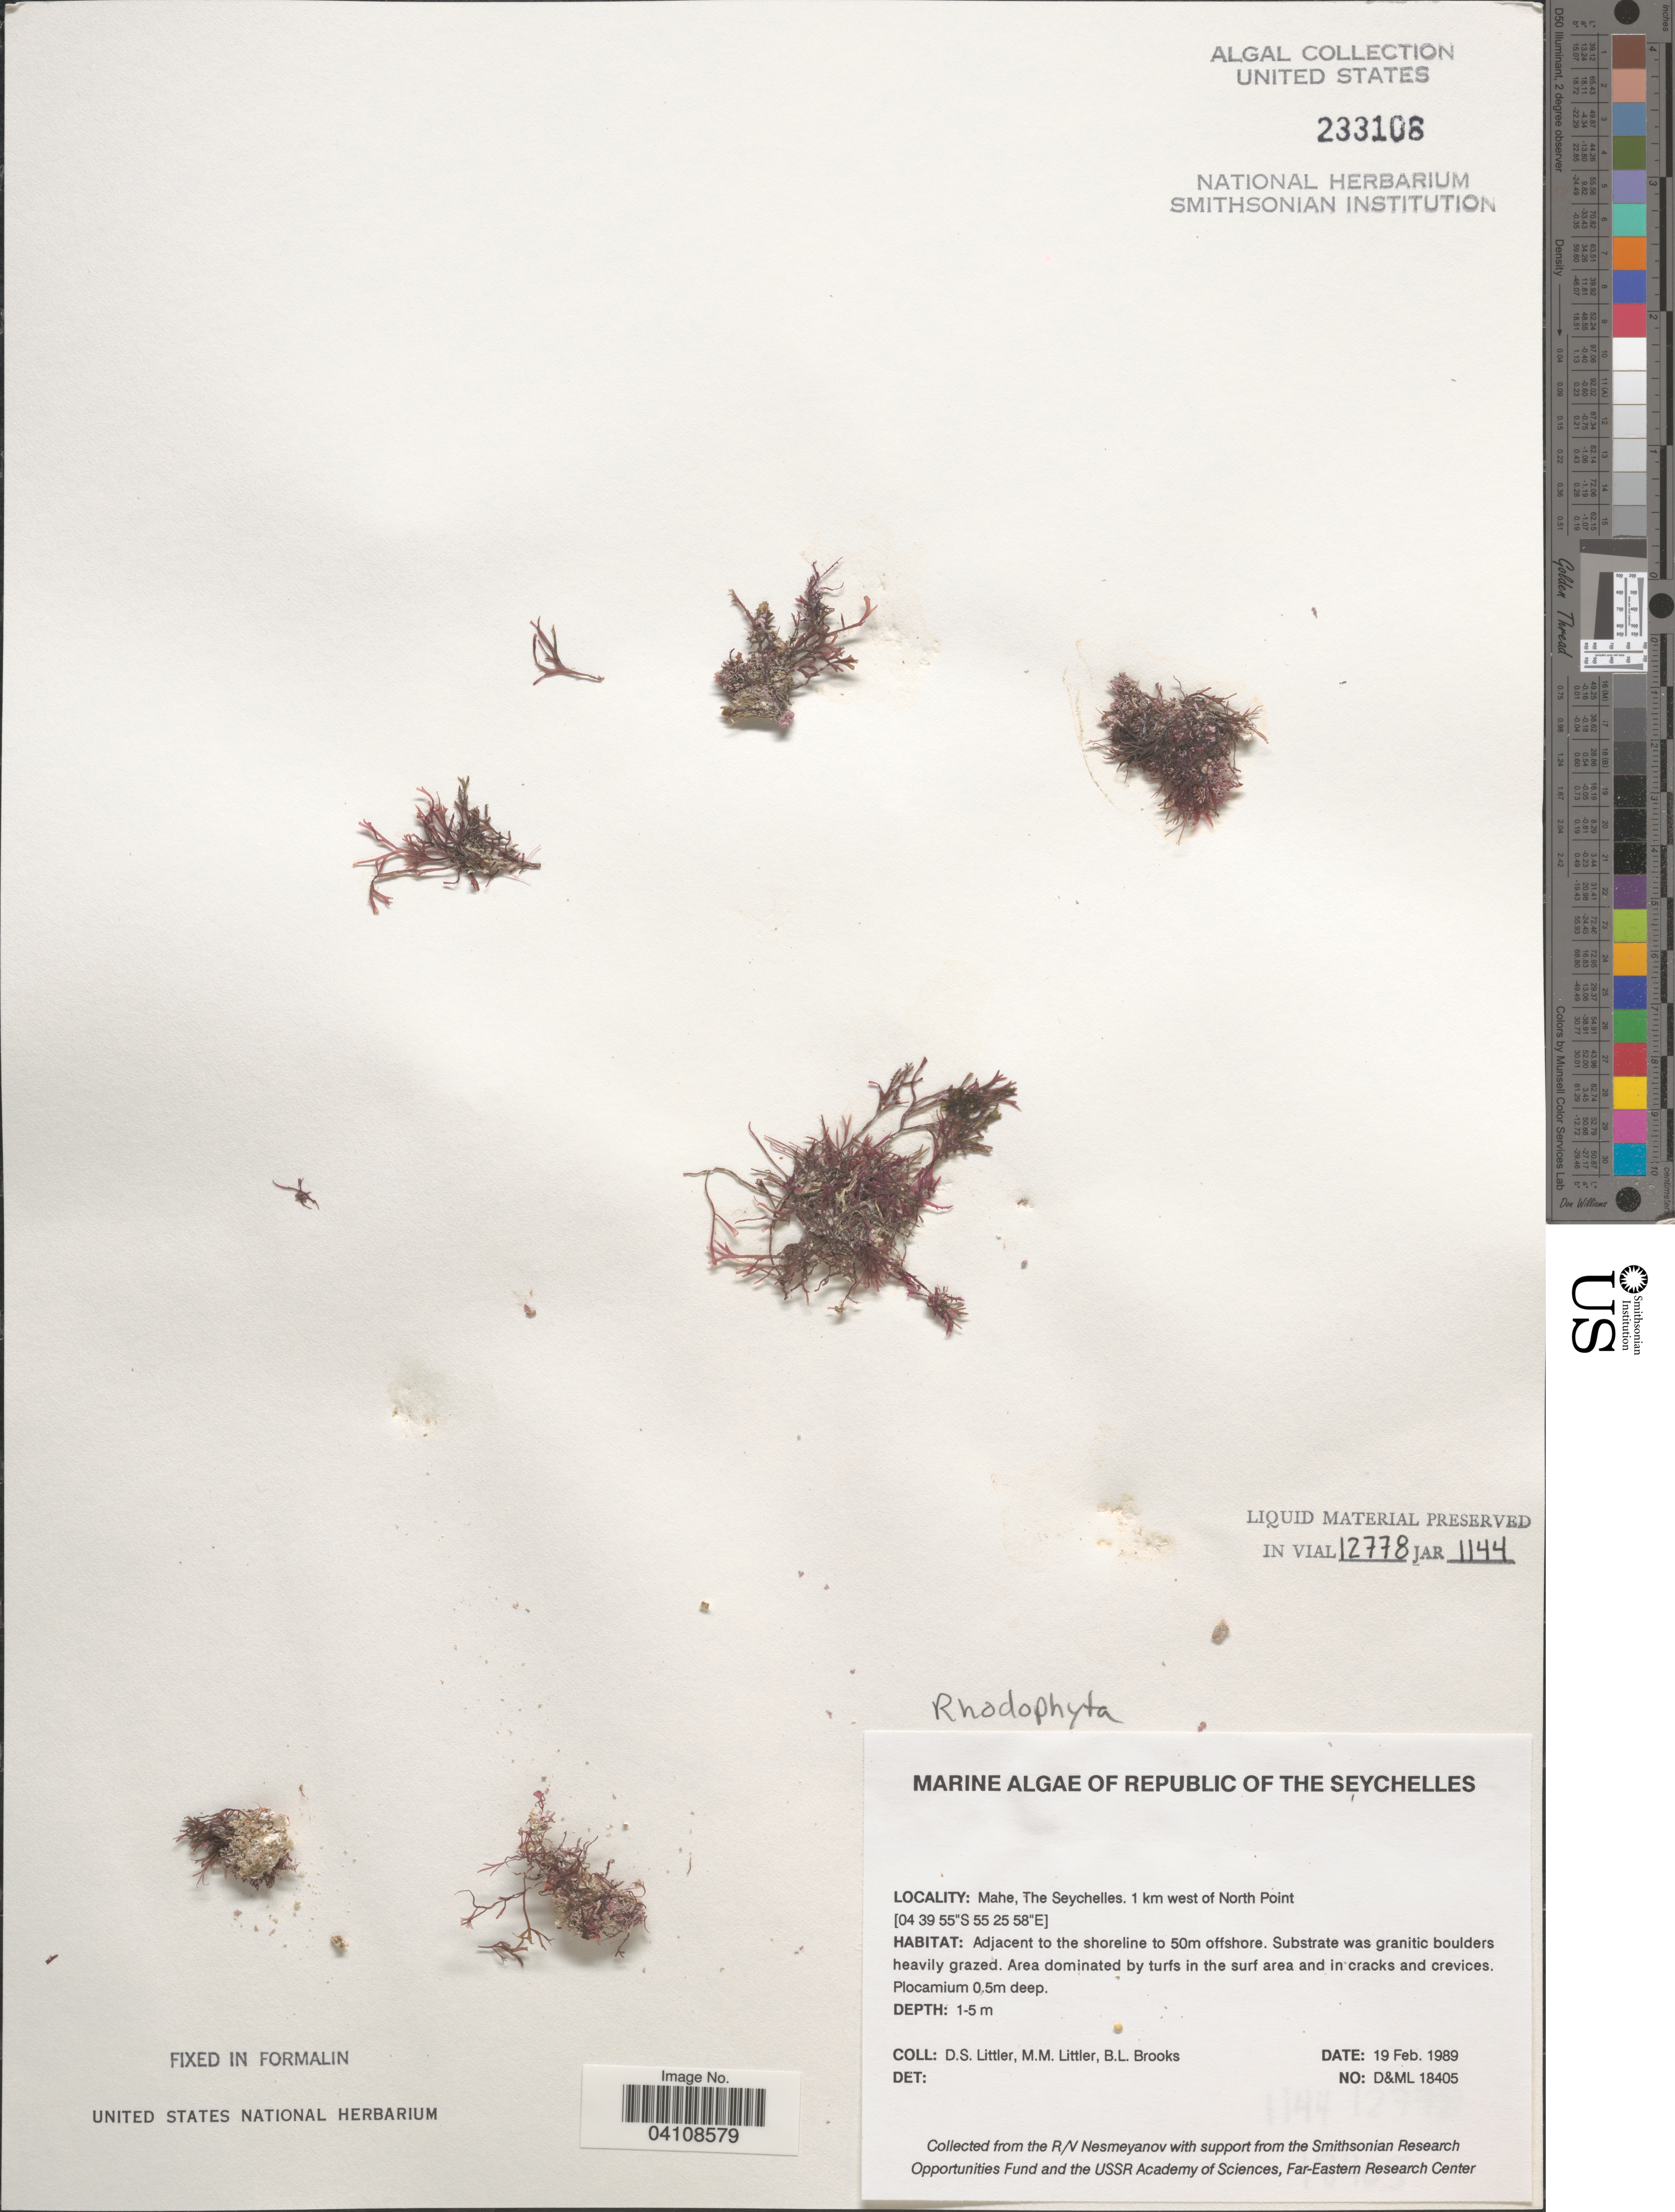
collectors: D. S. Littler & B. Brooks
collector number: D&ML18405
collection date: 1989-02-19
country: Seychelles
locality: Republic of The Seychelles. Mahe. 1 km west of North Point. Adjacent to the shoreline to 50m offshore.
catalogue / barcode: US 233106